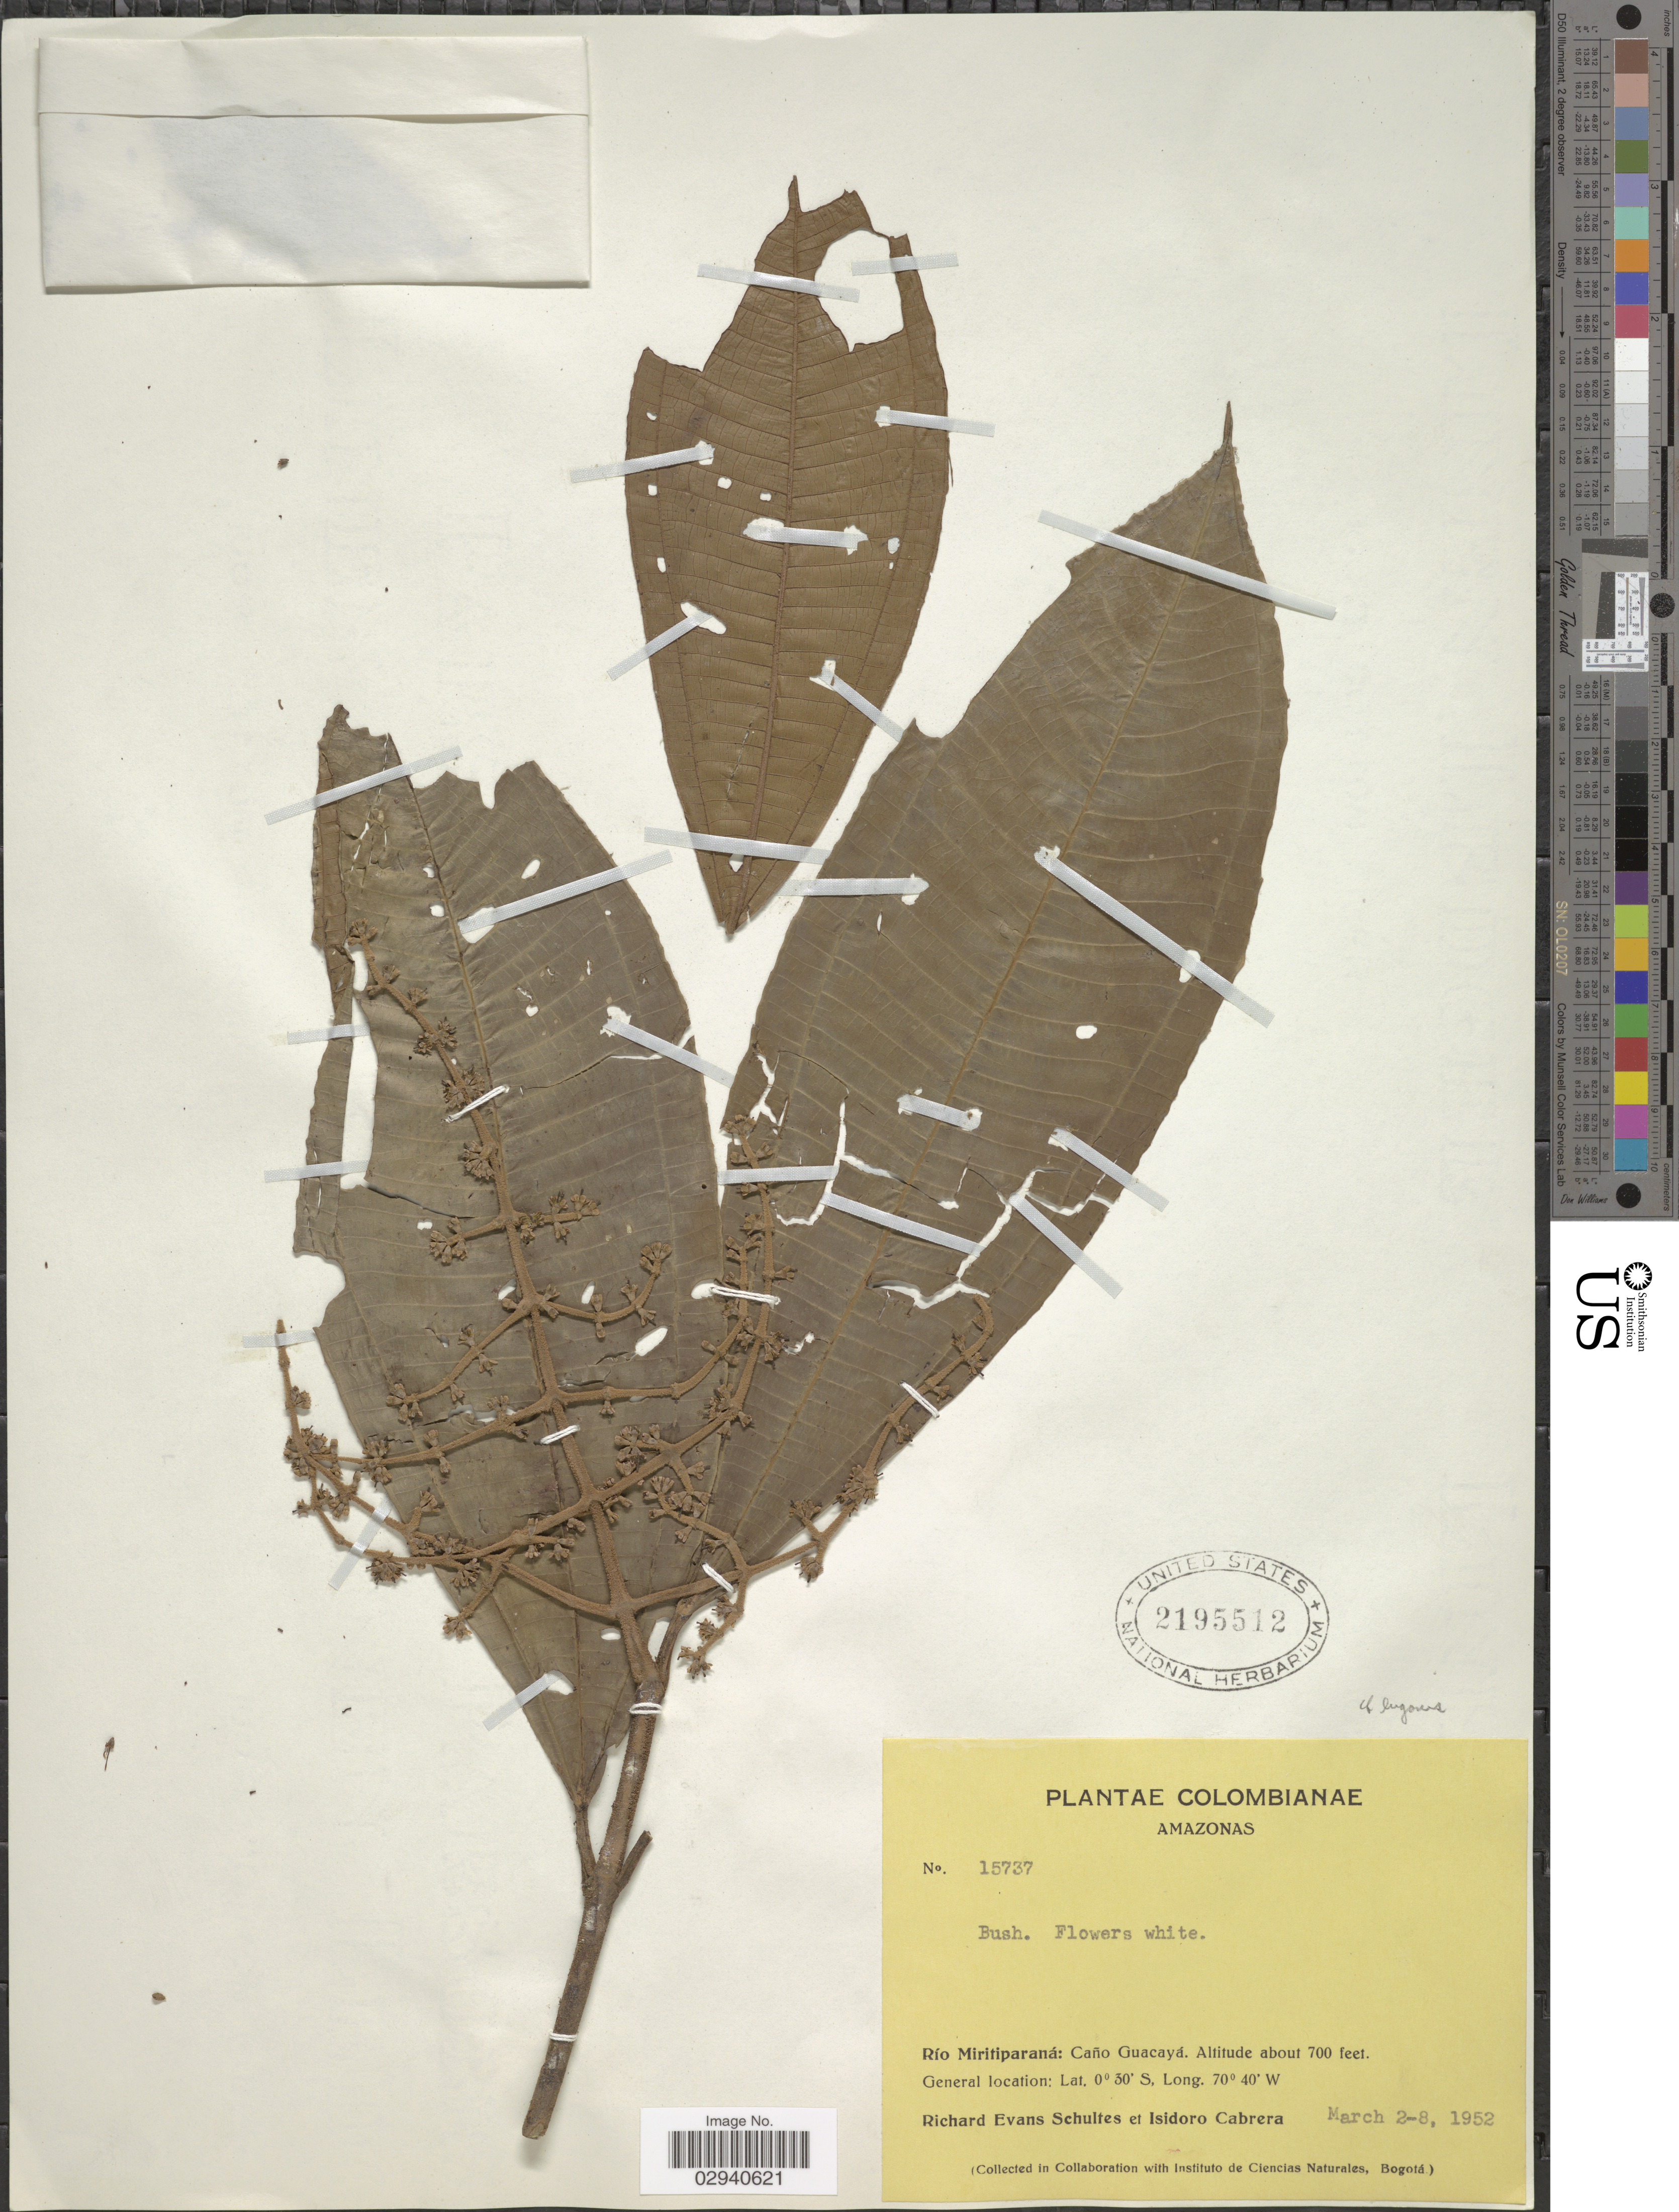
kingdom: Plantae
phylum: Tracheophyta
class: Magnoliopsida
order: Myrtales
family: Melastomataceae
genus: Miconia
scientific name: Miconia lugonis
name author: Wurdack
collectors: R. E. Schultes & I. Cabrera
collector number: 15737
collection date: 1952-03-02/1952-03-08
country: Colombia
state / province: Amazônas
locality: Río Miritiparaná: Caño Guacayá.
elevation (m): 213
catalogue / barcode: US 2195512